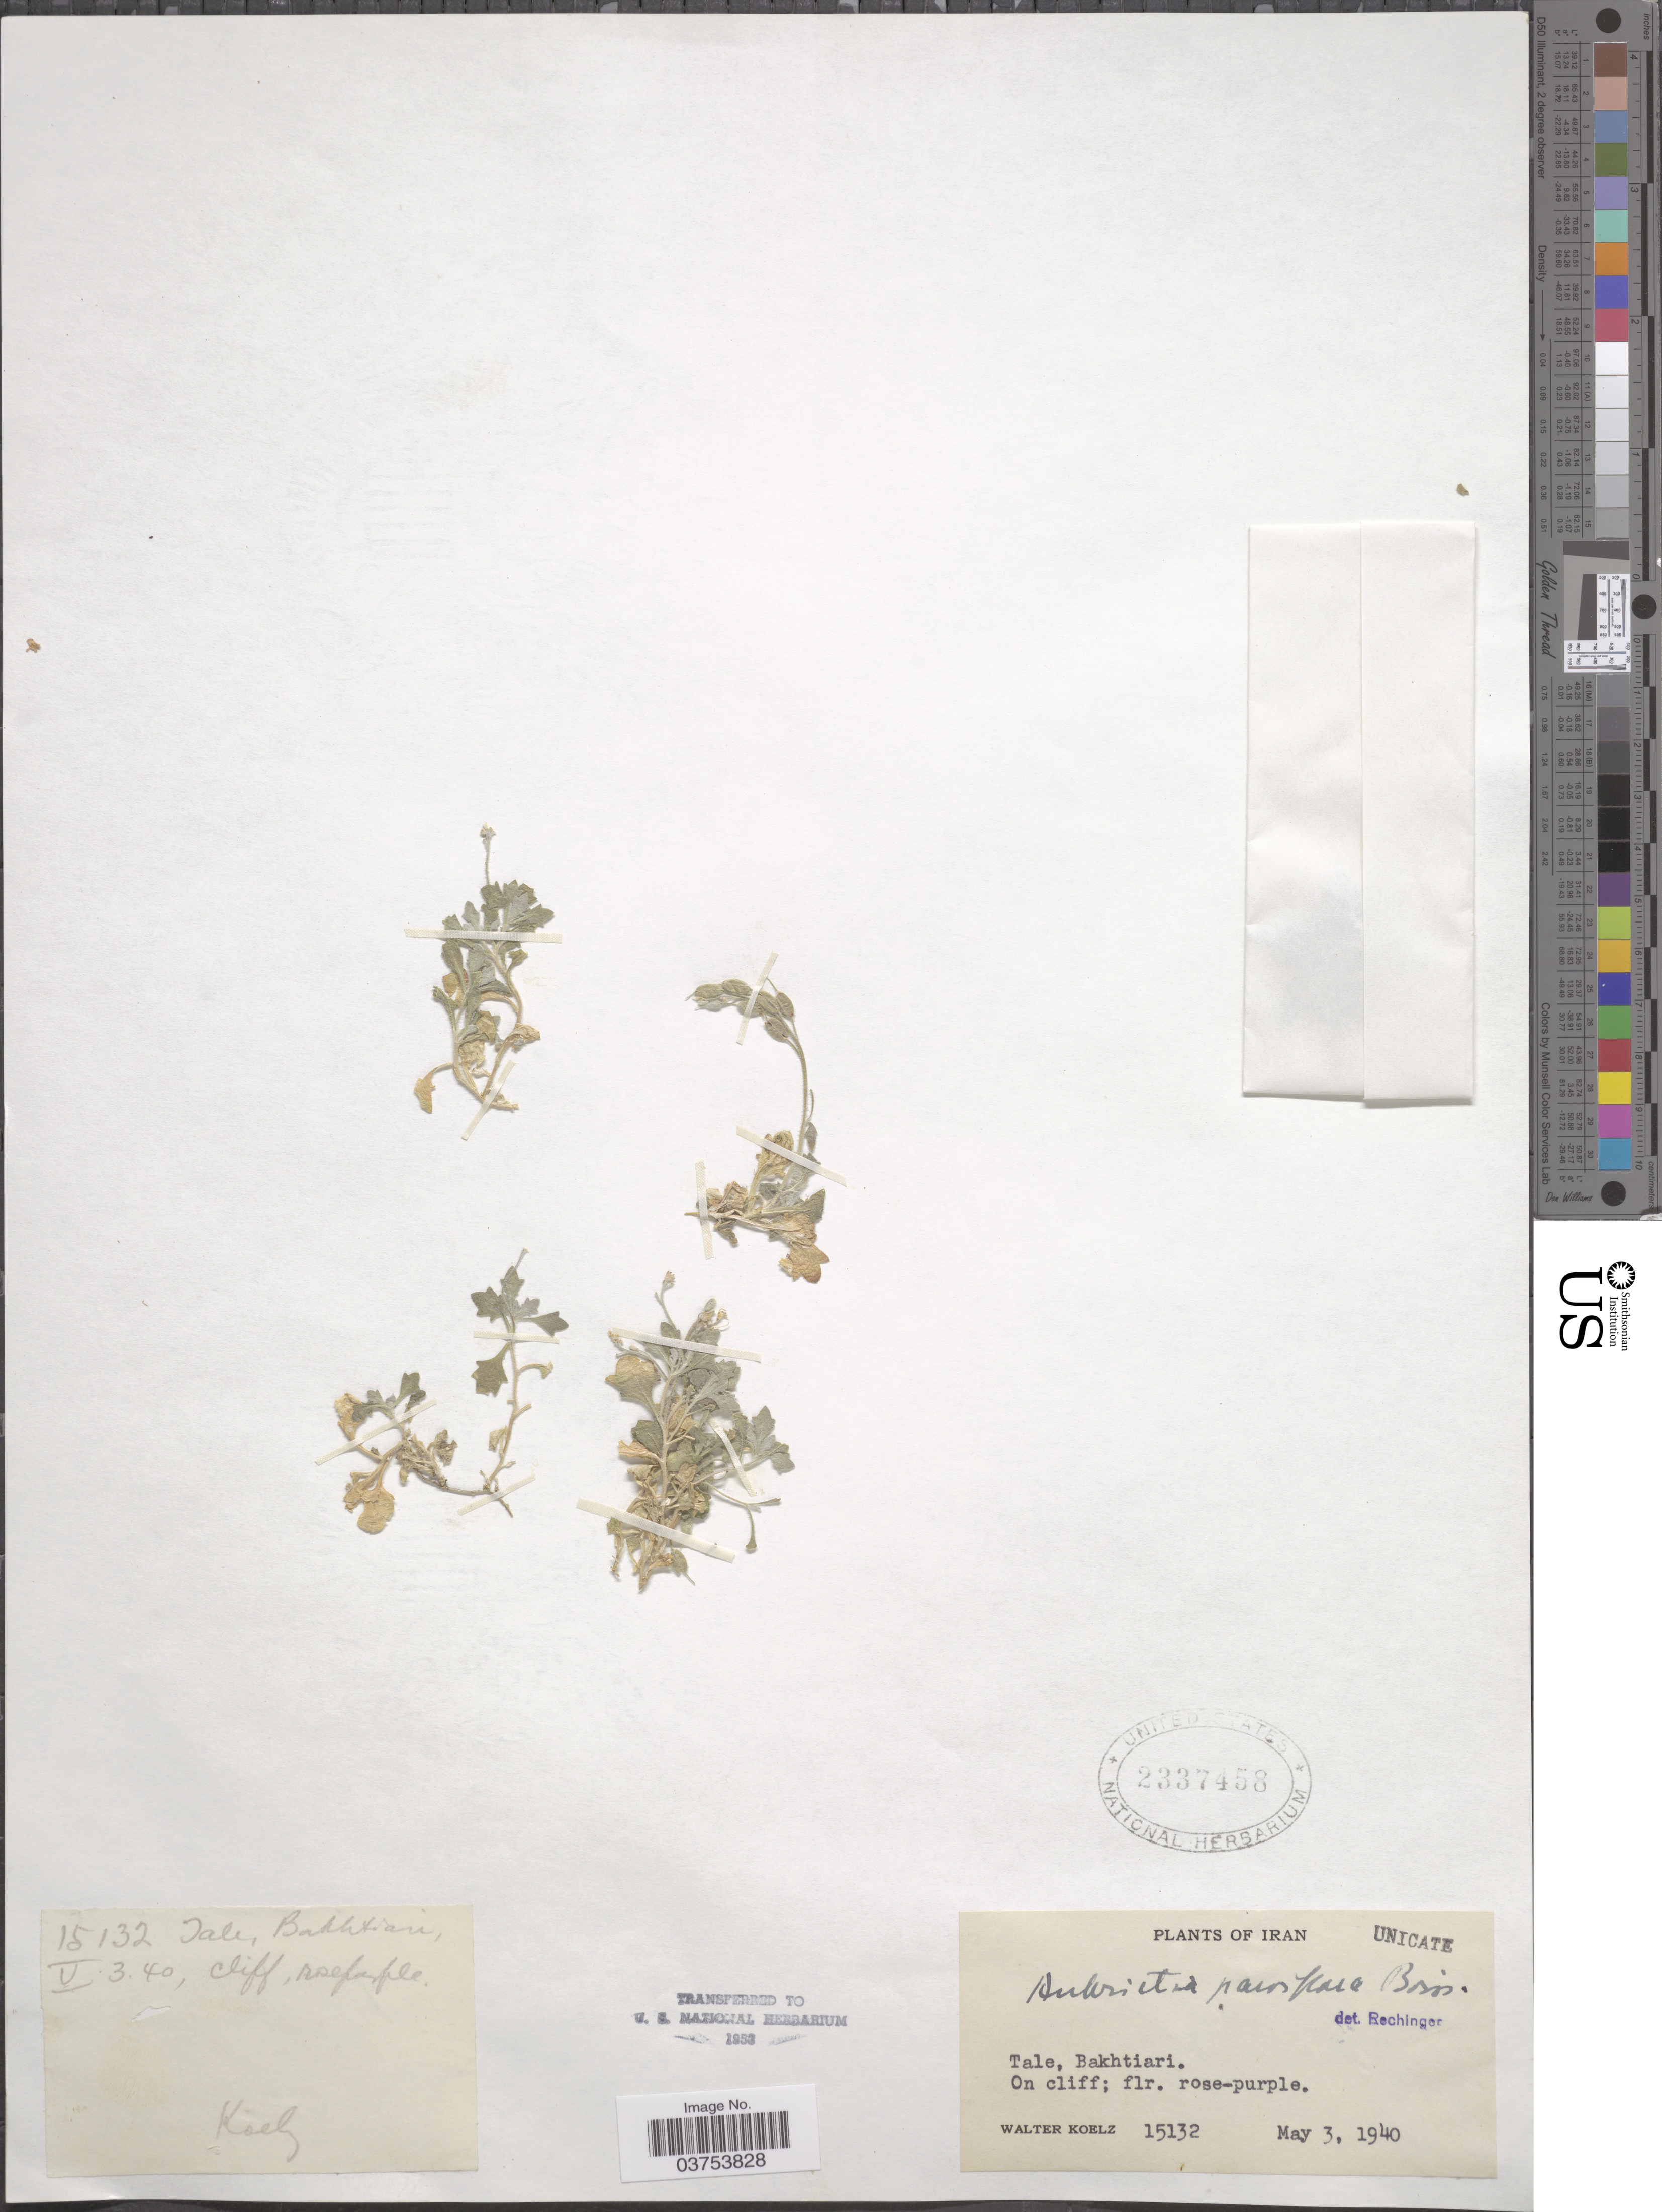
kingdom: Plantae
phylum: Tracheophyta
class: Magnoliopsida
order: Brassicales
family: Brassicaceae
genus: Aubrieta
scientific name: Aubrieta parviflora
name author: Boiss.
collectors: W. N. Koelz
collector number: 15132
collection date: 1940-05-03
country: Iran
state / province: Chahar Mahaal and Bakhtiari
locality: Tale, Bakhtiari.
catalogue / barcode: US 2337458